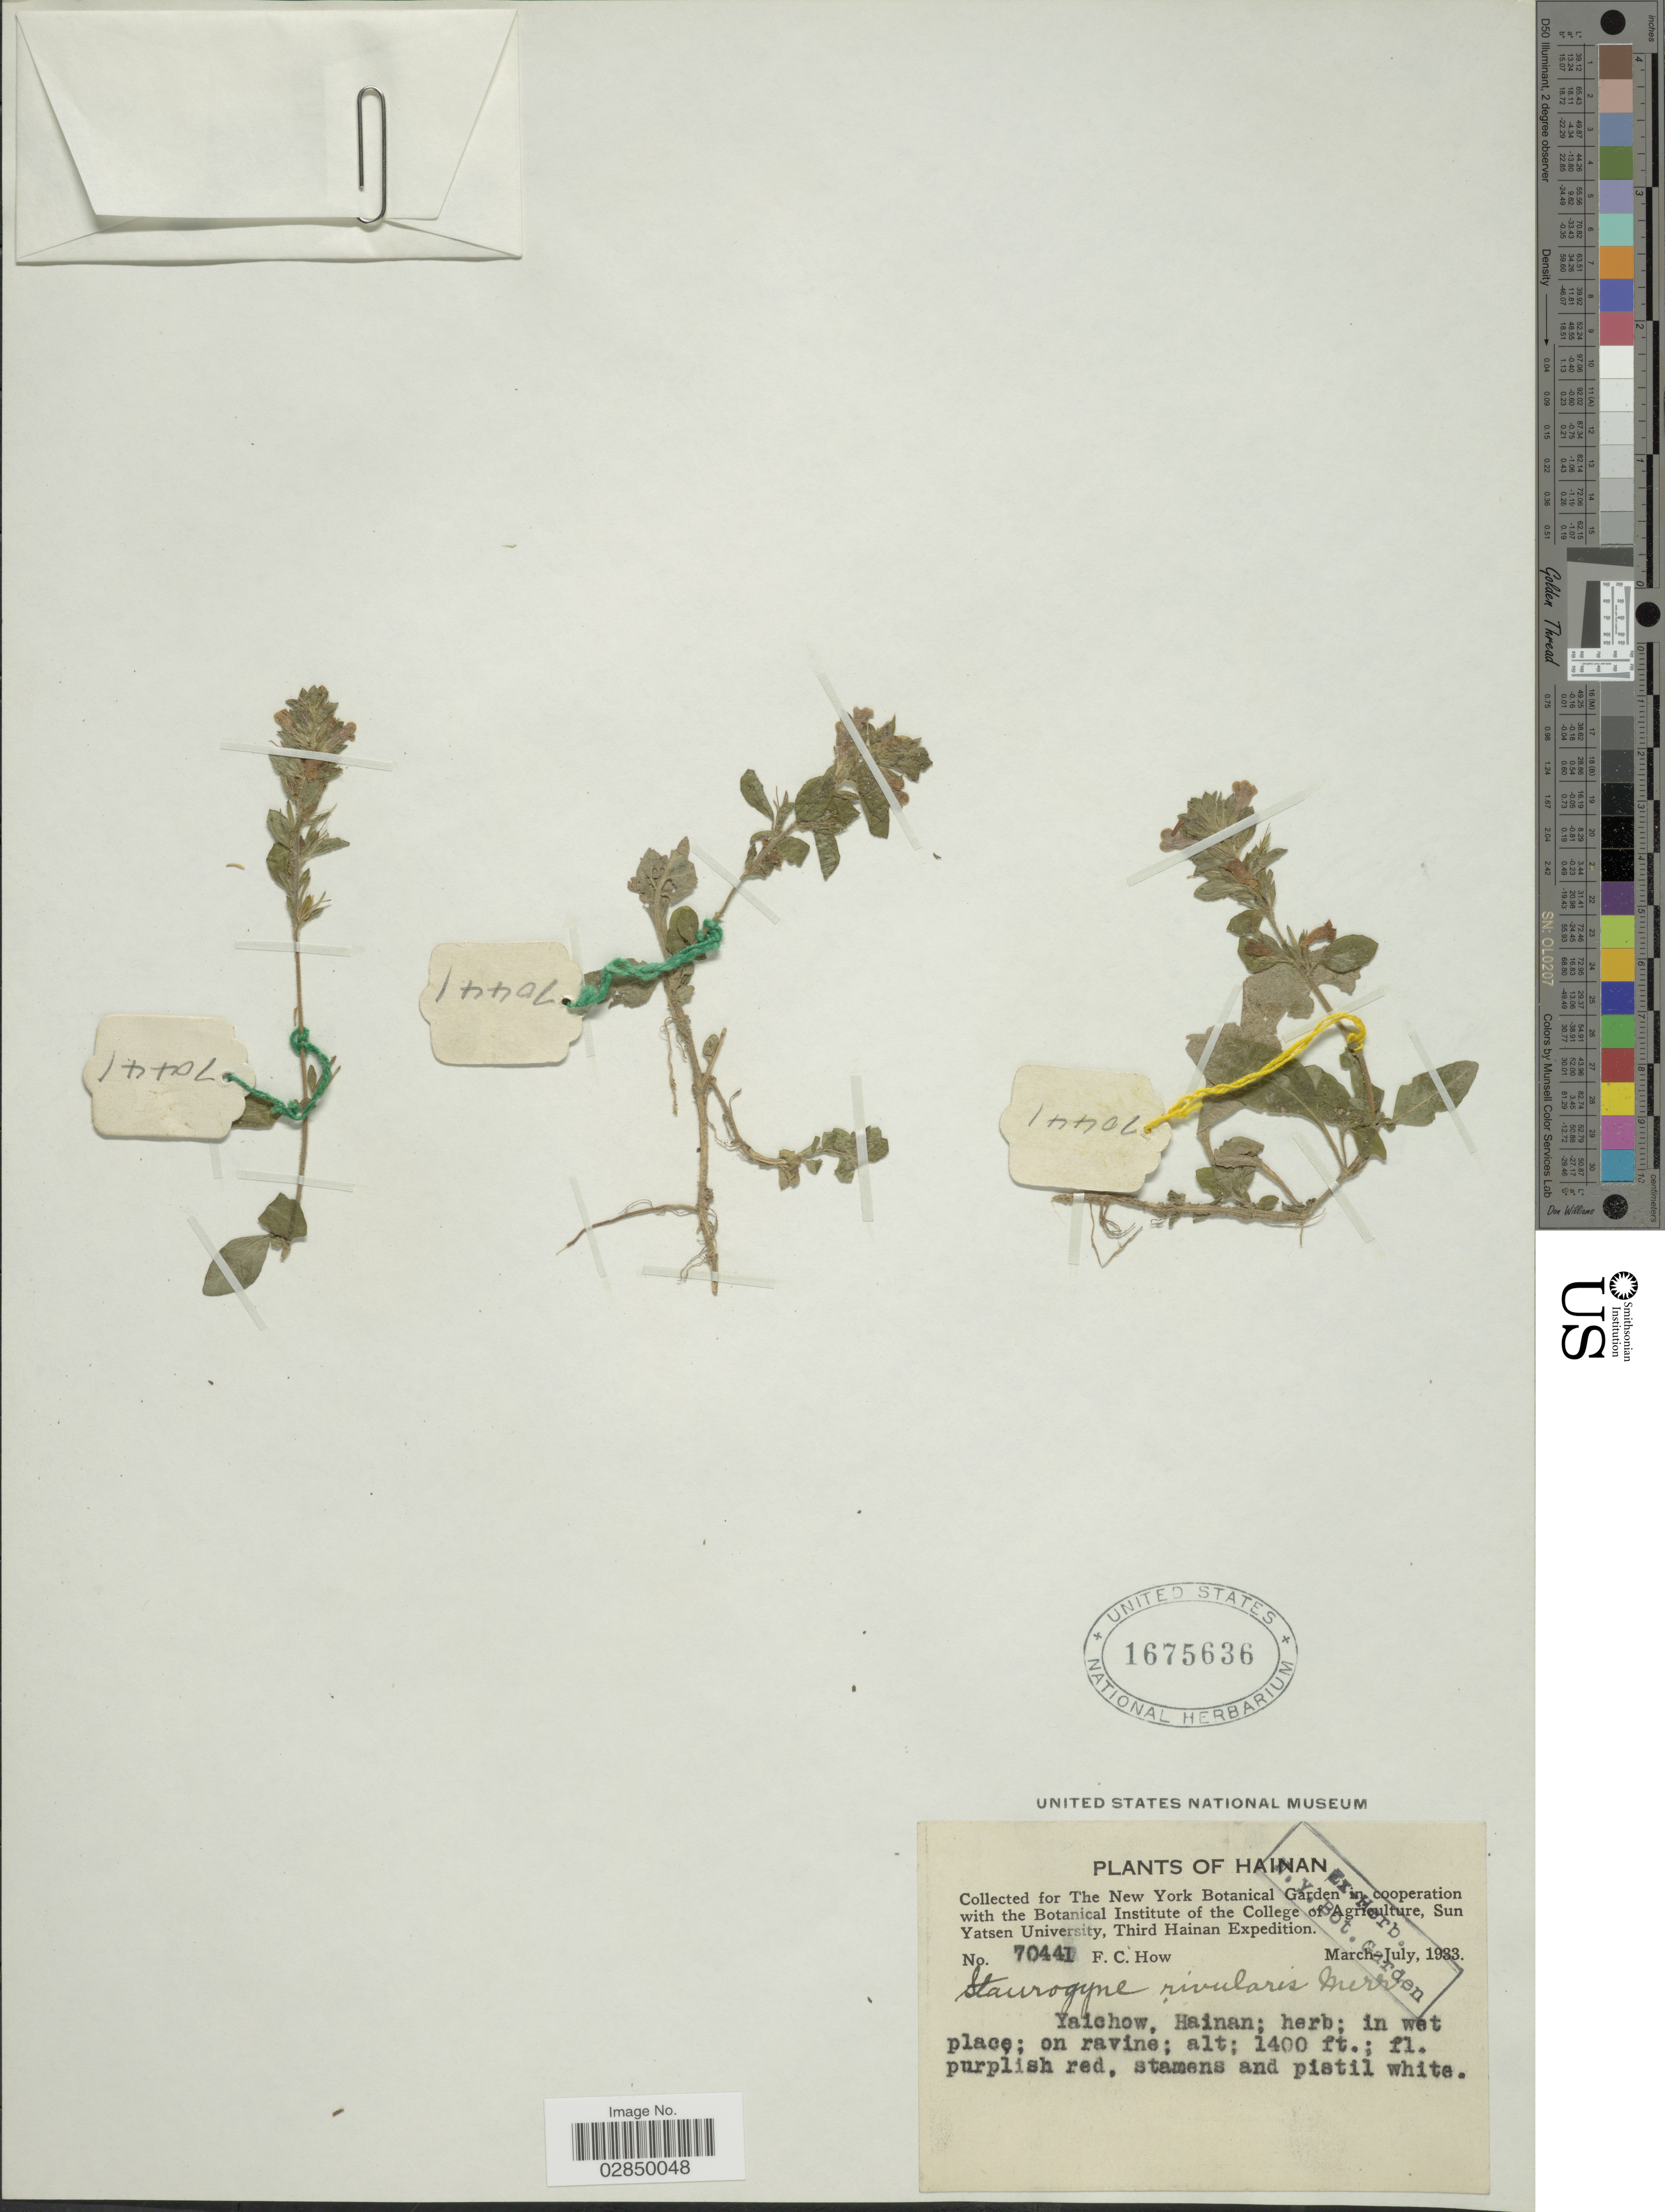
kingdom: Plantae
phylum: Tracheophyta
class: Magnoliopsida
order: Lamiales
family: Acanthaceae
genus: Staurogyne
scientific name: Staurogyne rivularis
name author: Merr.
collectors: F. C. How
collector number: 70441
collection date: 1933-03/1933-07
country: China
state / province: Hainan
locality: Yaichow.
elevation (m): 427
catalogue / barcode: US 1675636